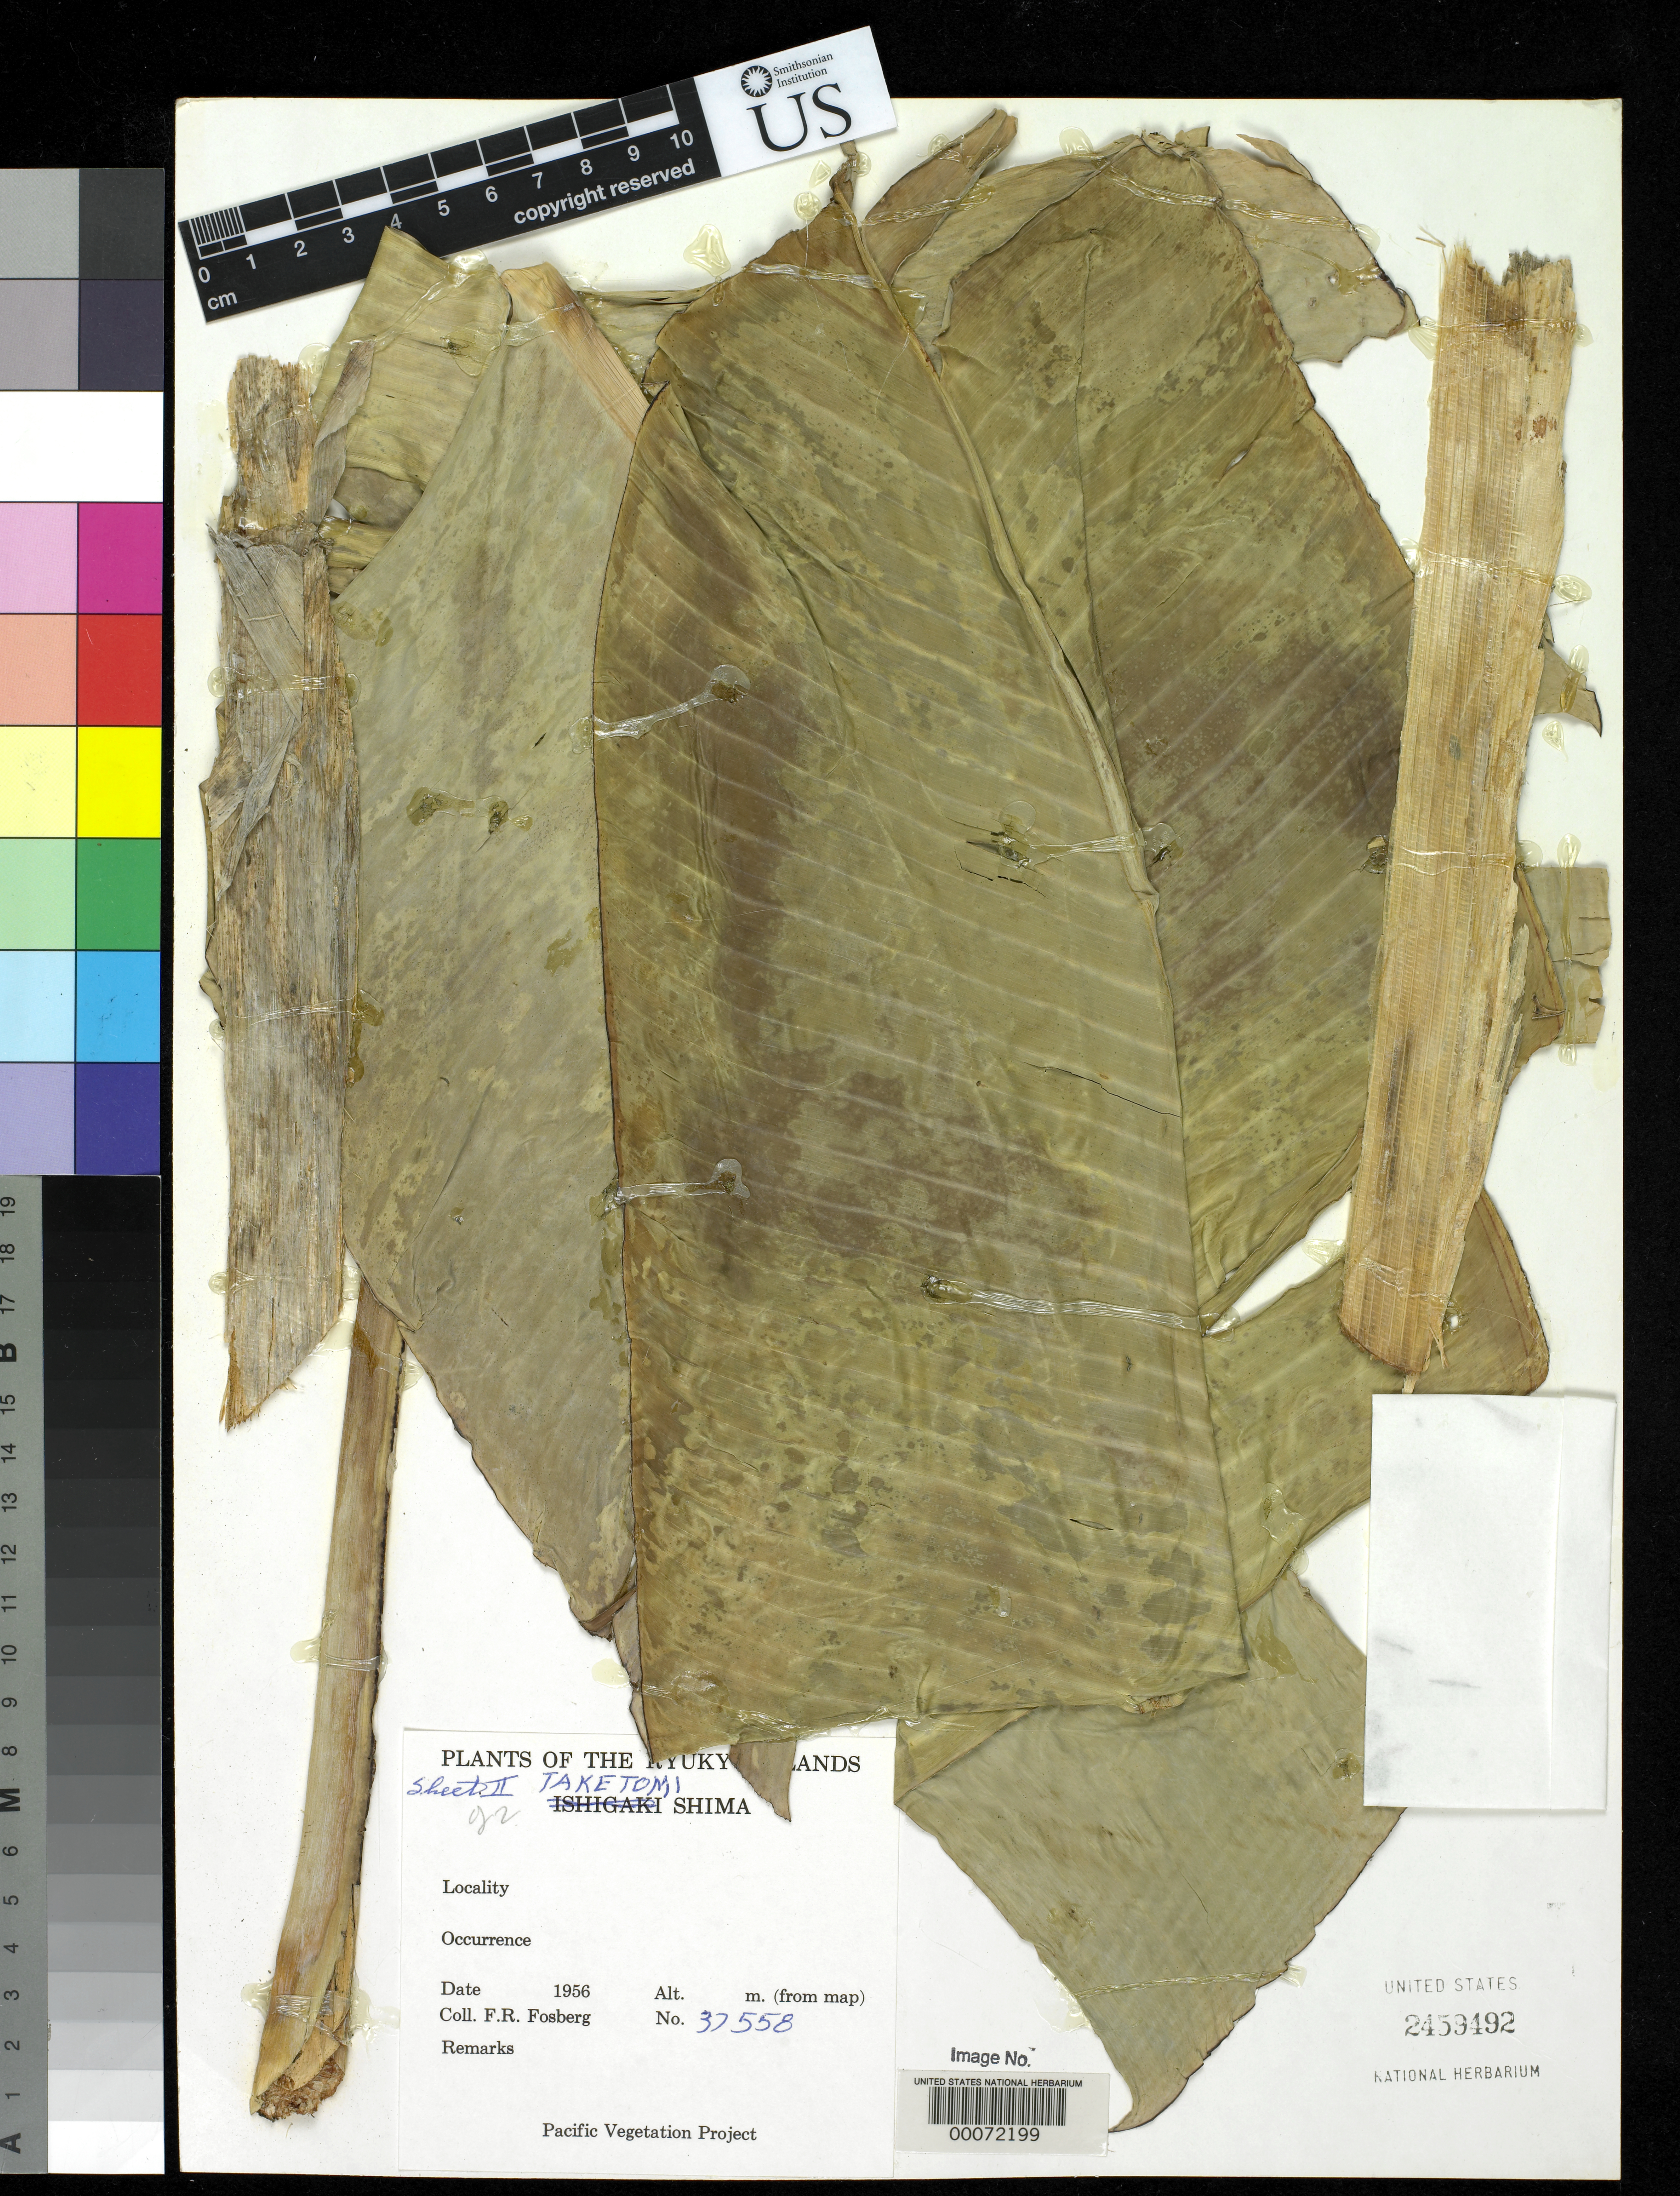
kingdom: Plantae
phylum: Tracheophyta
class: Liliopsida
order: Zingiberales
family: Musaceae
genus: Musa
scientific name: Musa liukiuensis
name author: (Matsum.) Makino ex Kuroiwa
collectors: F. R. Fosberg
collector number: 37558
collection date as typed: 18 Jun 1956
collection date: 1956-06-18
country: Japan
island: Taketomi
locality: Taketomi Shima, ESE of Hazama.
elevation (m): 20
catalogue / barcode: US 2459492